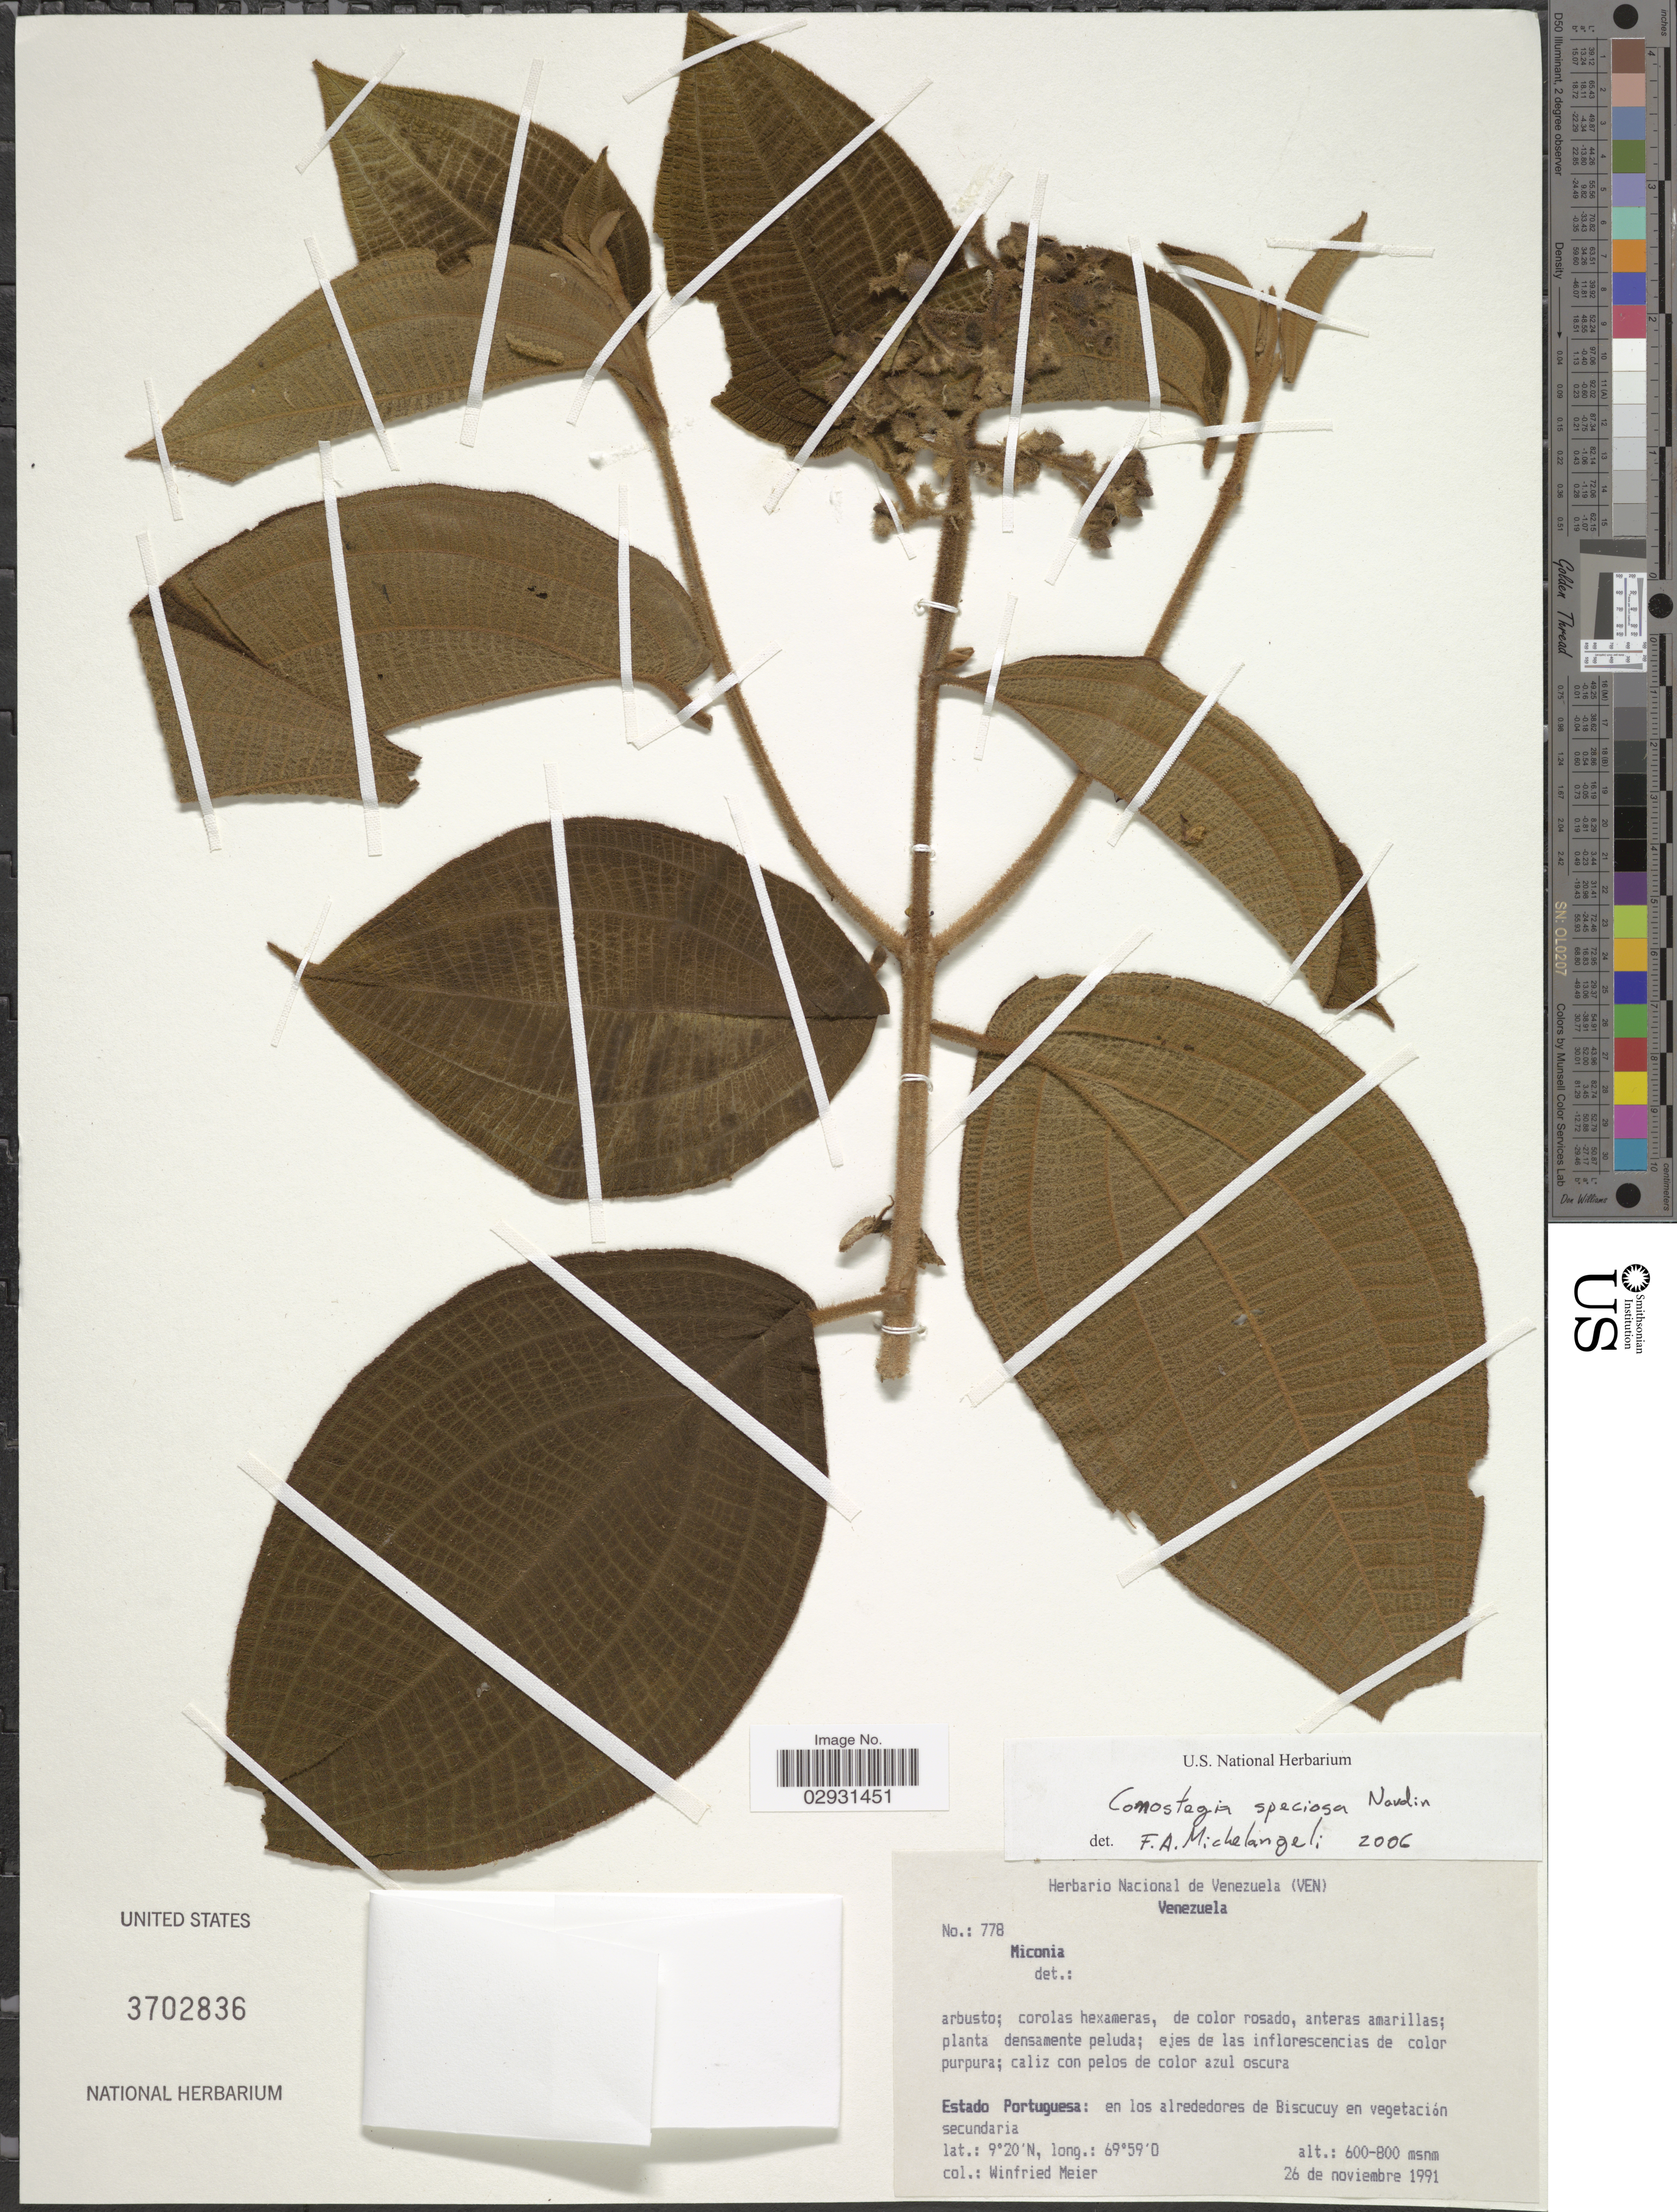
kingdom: Plantae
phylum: Tracheophyta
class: Magnoliopsida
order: Myrtales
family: Melastomataceae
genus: Conostegia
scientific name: Conostegia speciosa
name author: Naudin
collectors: W. Meier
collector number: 778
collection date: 1991-11-26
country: Venezuela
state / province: Portuguesa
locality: En los alrededores de Biscucuy en vegetación secundaria.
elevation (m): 600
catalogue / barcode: US 3702836